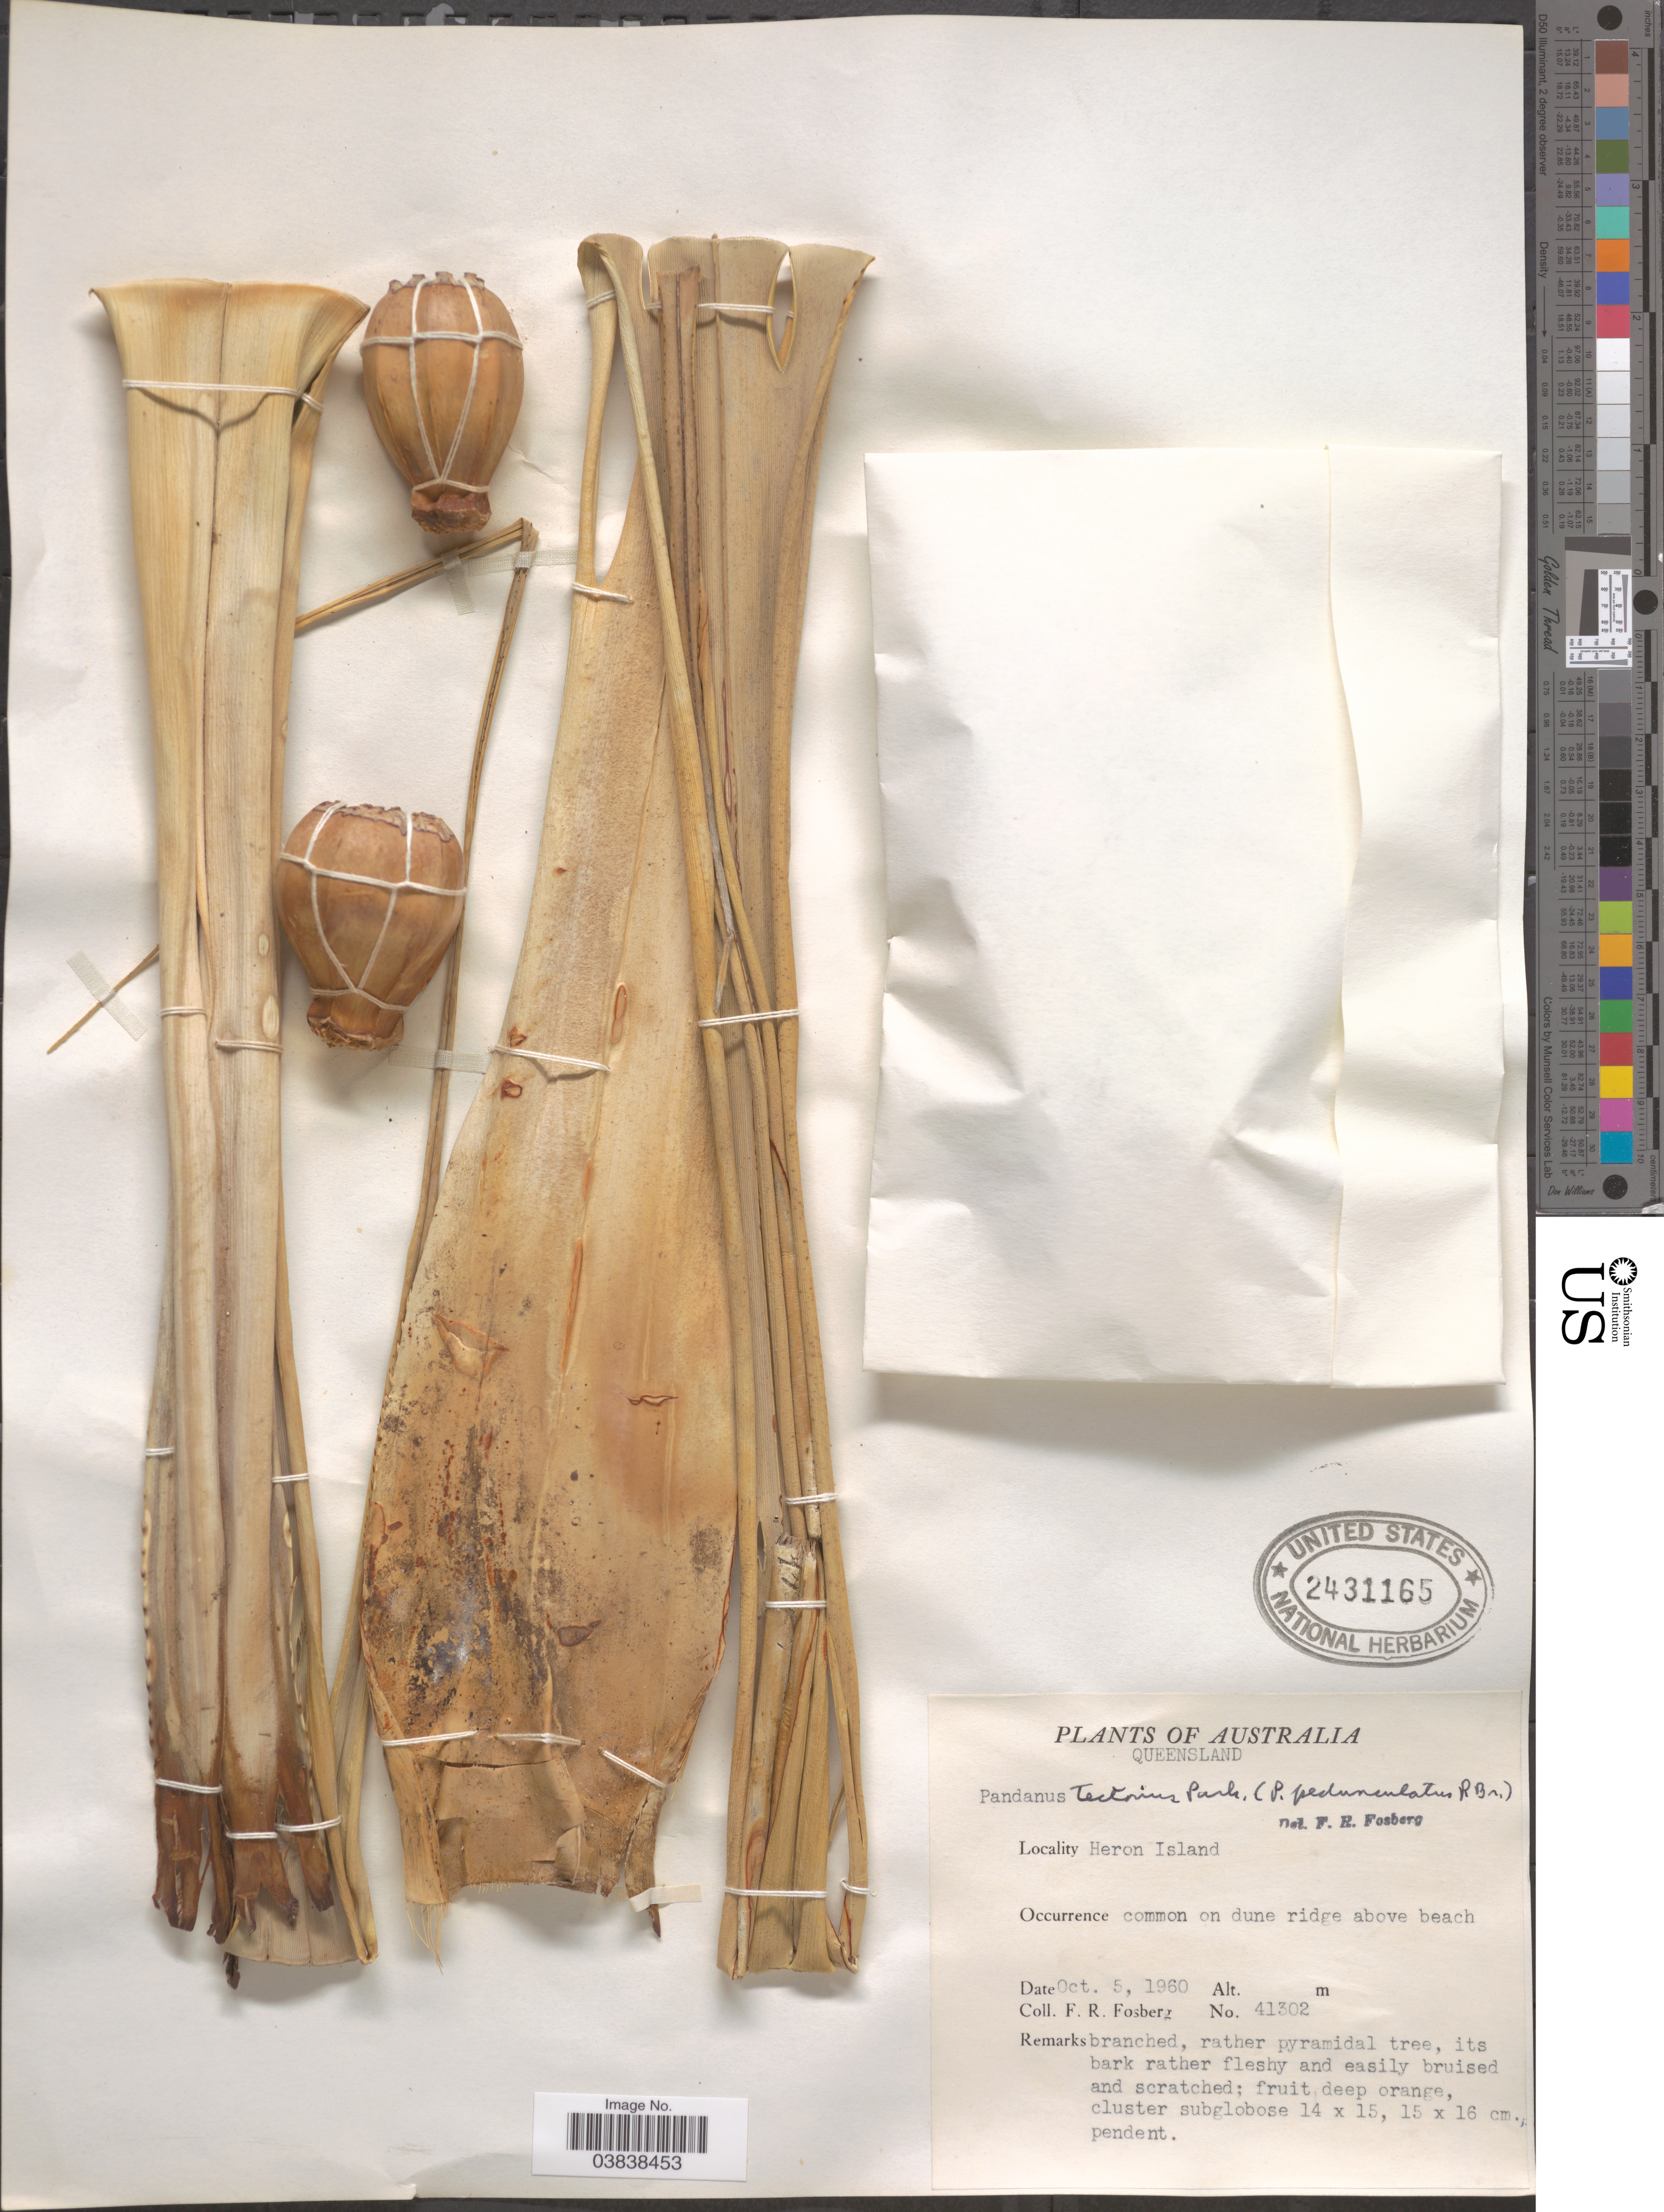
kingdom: Plantae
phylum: Tracheophyta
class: Liliopsida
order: Pandanales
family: Pandanaceae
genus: Pandanus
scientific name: Pandanus tectorius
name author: Parkinson ex DuRoi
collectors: F. R. Fosberg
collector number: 41302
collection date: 1960-10-05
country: Australia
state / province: Queensland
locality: Heron Island.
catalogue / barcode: US 2431165